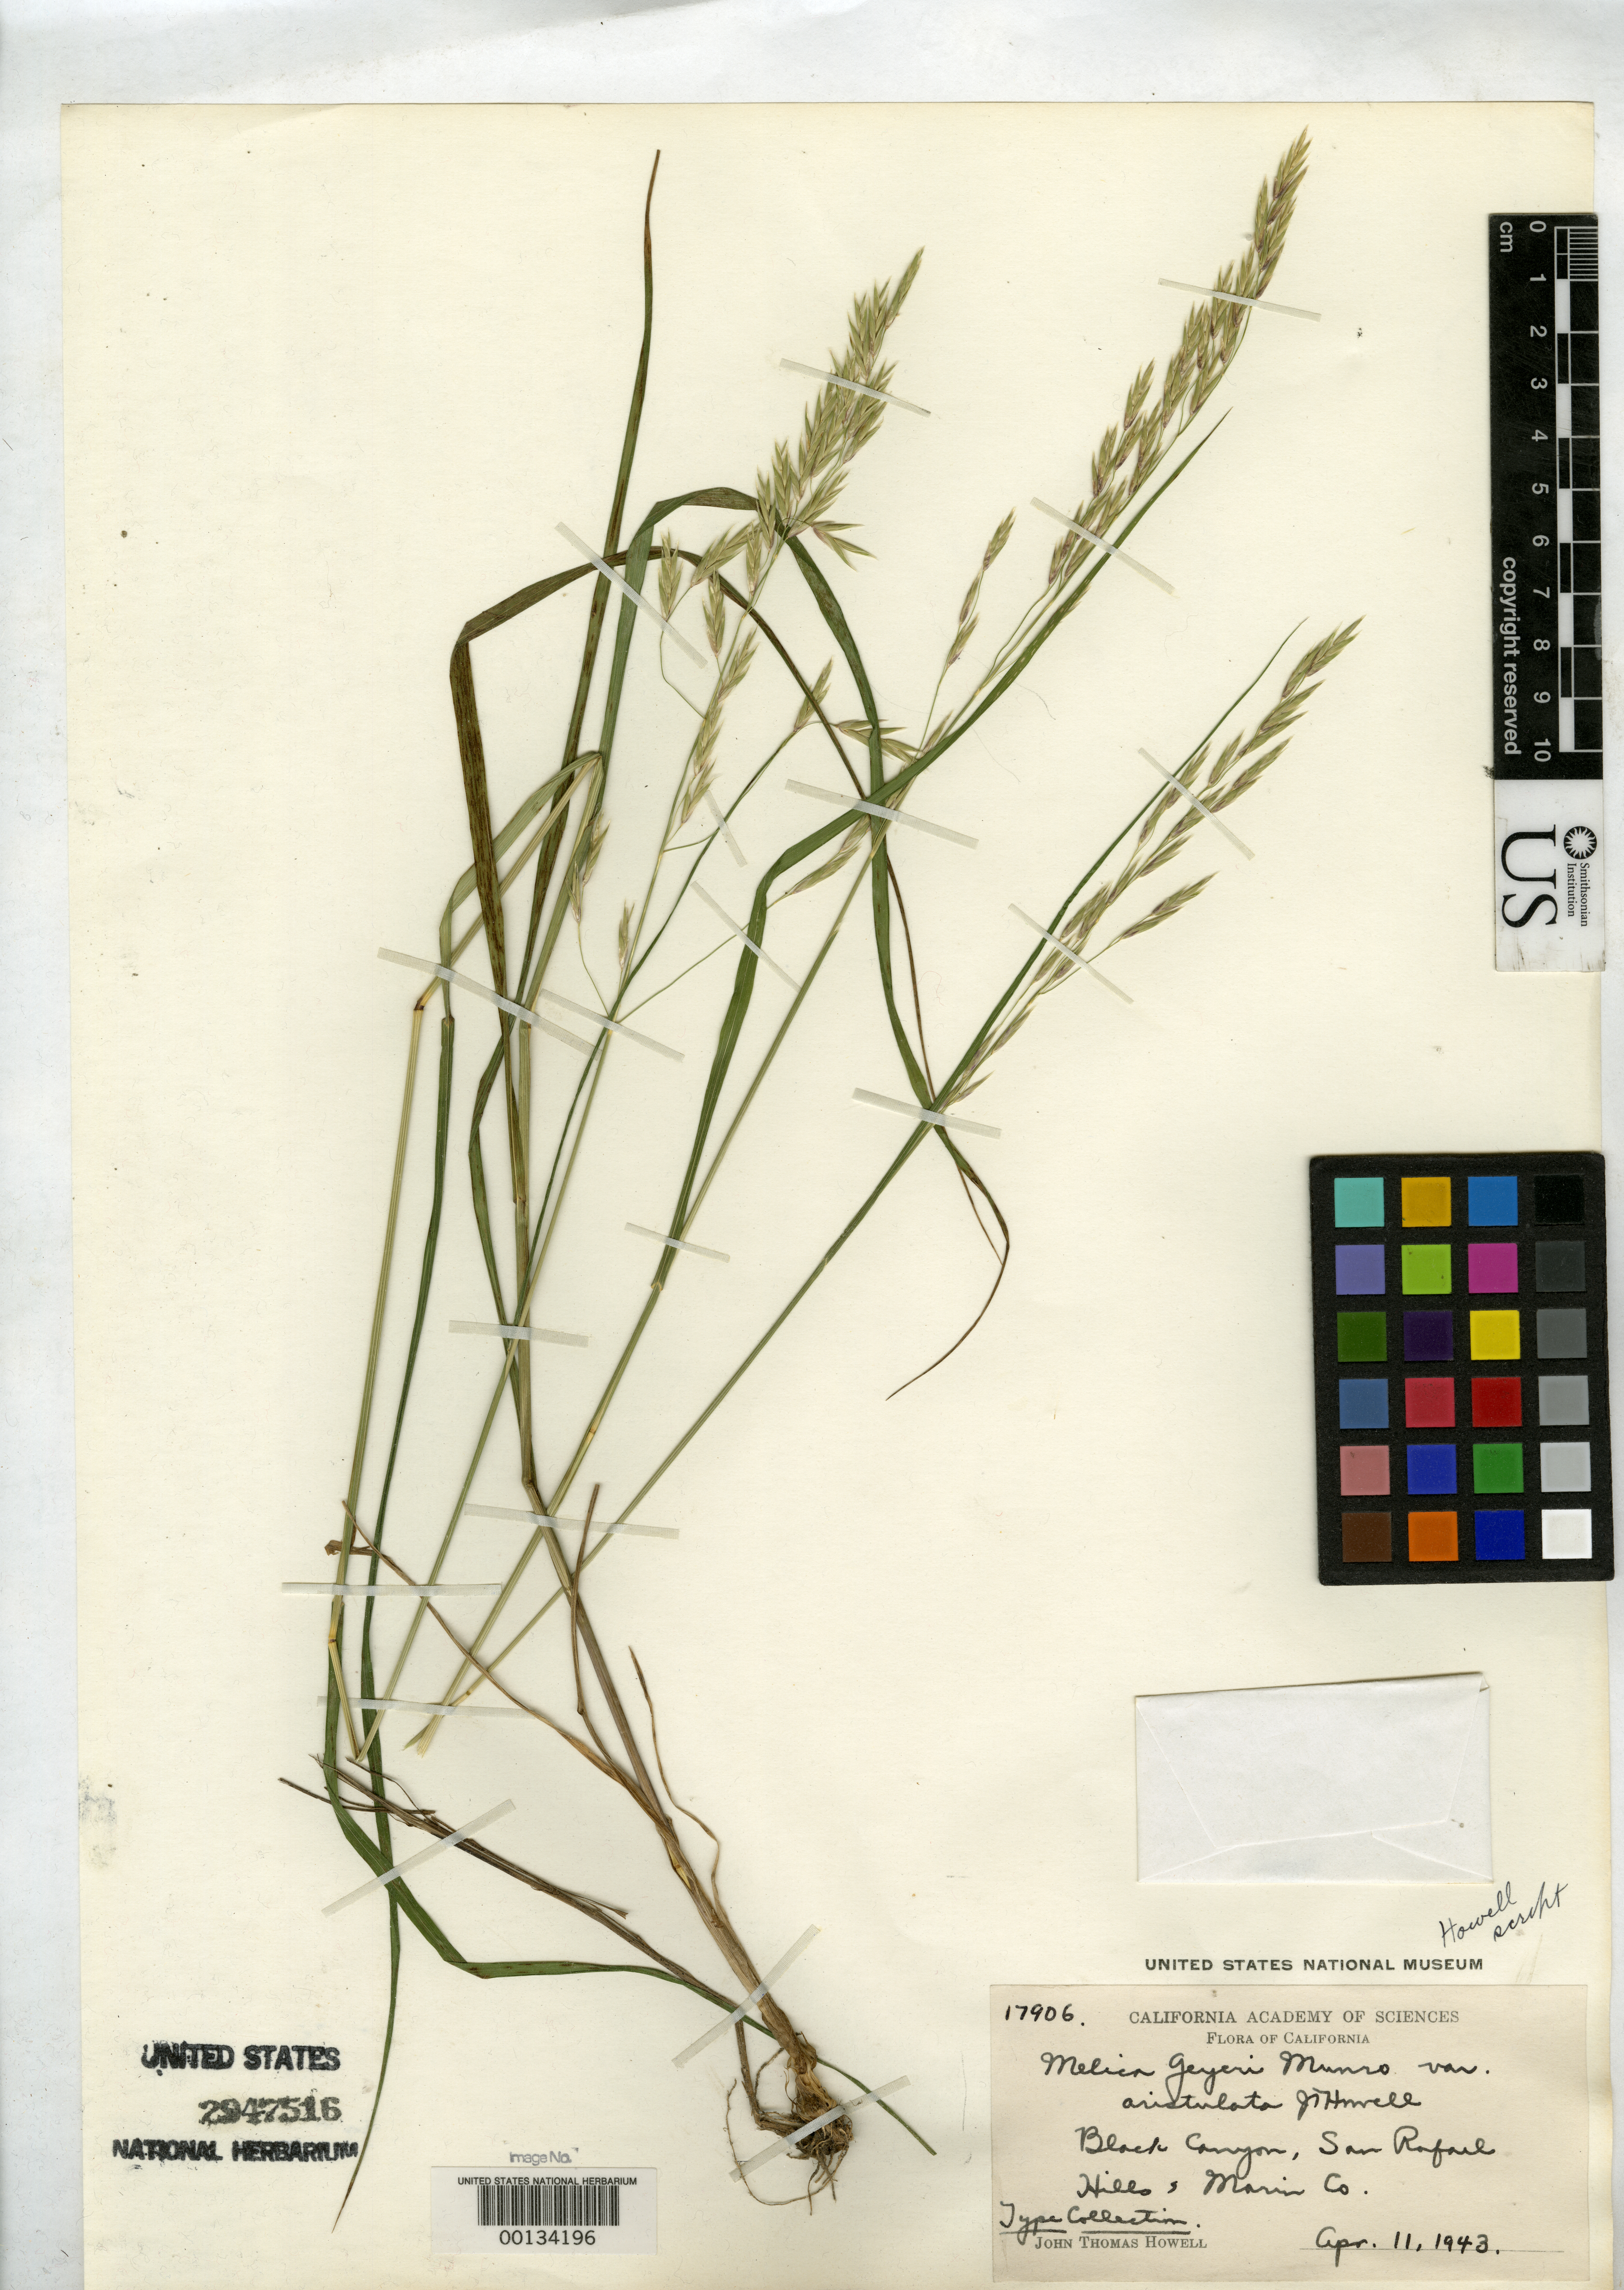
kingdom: Plantae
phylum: Tracheophyta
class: Liliopsida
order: Poales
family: Poaceae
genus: Melica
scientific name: Melica geyeri var. aristulata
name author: J.T. Howell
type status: Isotype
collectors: J. T. Howell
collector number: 17906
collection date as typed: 11 Apr 1943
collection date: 1943-04-11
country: United States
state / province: California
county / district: Marin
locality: Black Canyon, San Rafael Hills.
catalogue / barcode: US 2947516